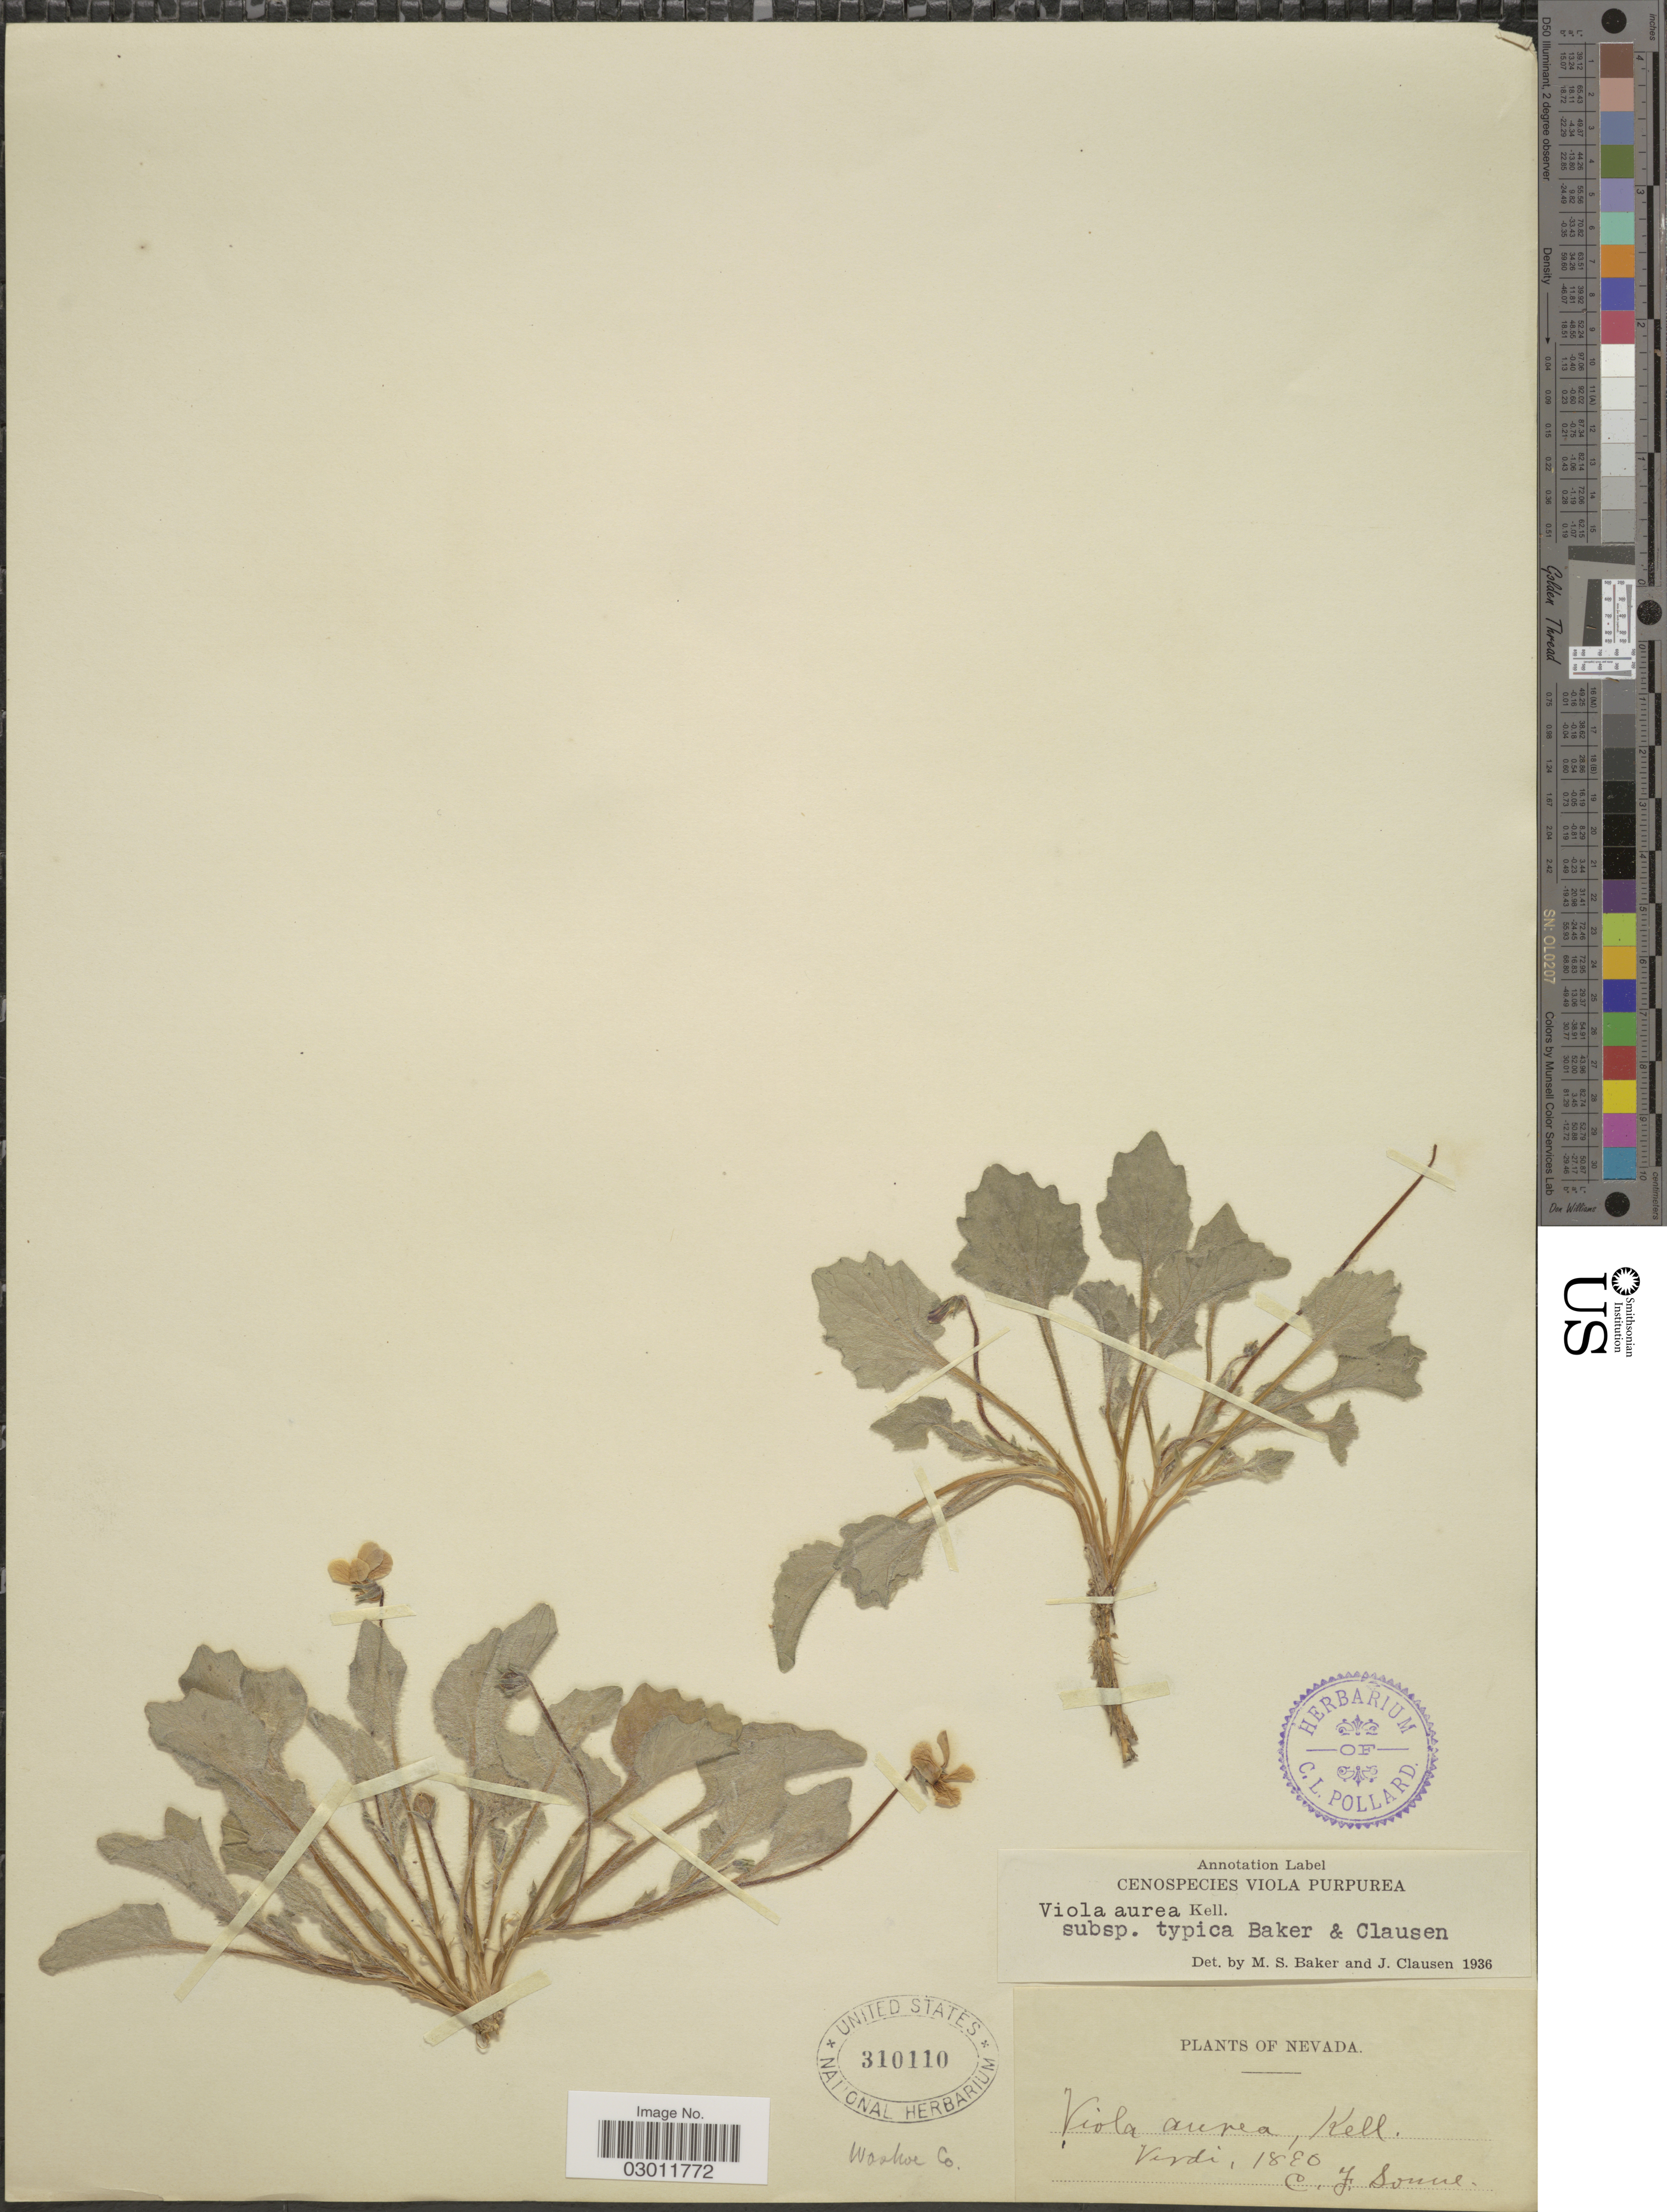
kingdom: Plantae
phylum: Tracheophyta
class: Magnoliopsida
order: Malpighiales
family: Violaceae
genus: Viola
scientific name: Viola aurea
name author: Kellogg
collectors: C. Sonne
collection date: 1830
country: United States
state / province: Nevada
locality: Washoe Co. Verdi.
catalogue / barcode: US 310110